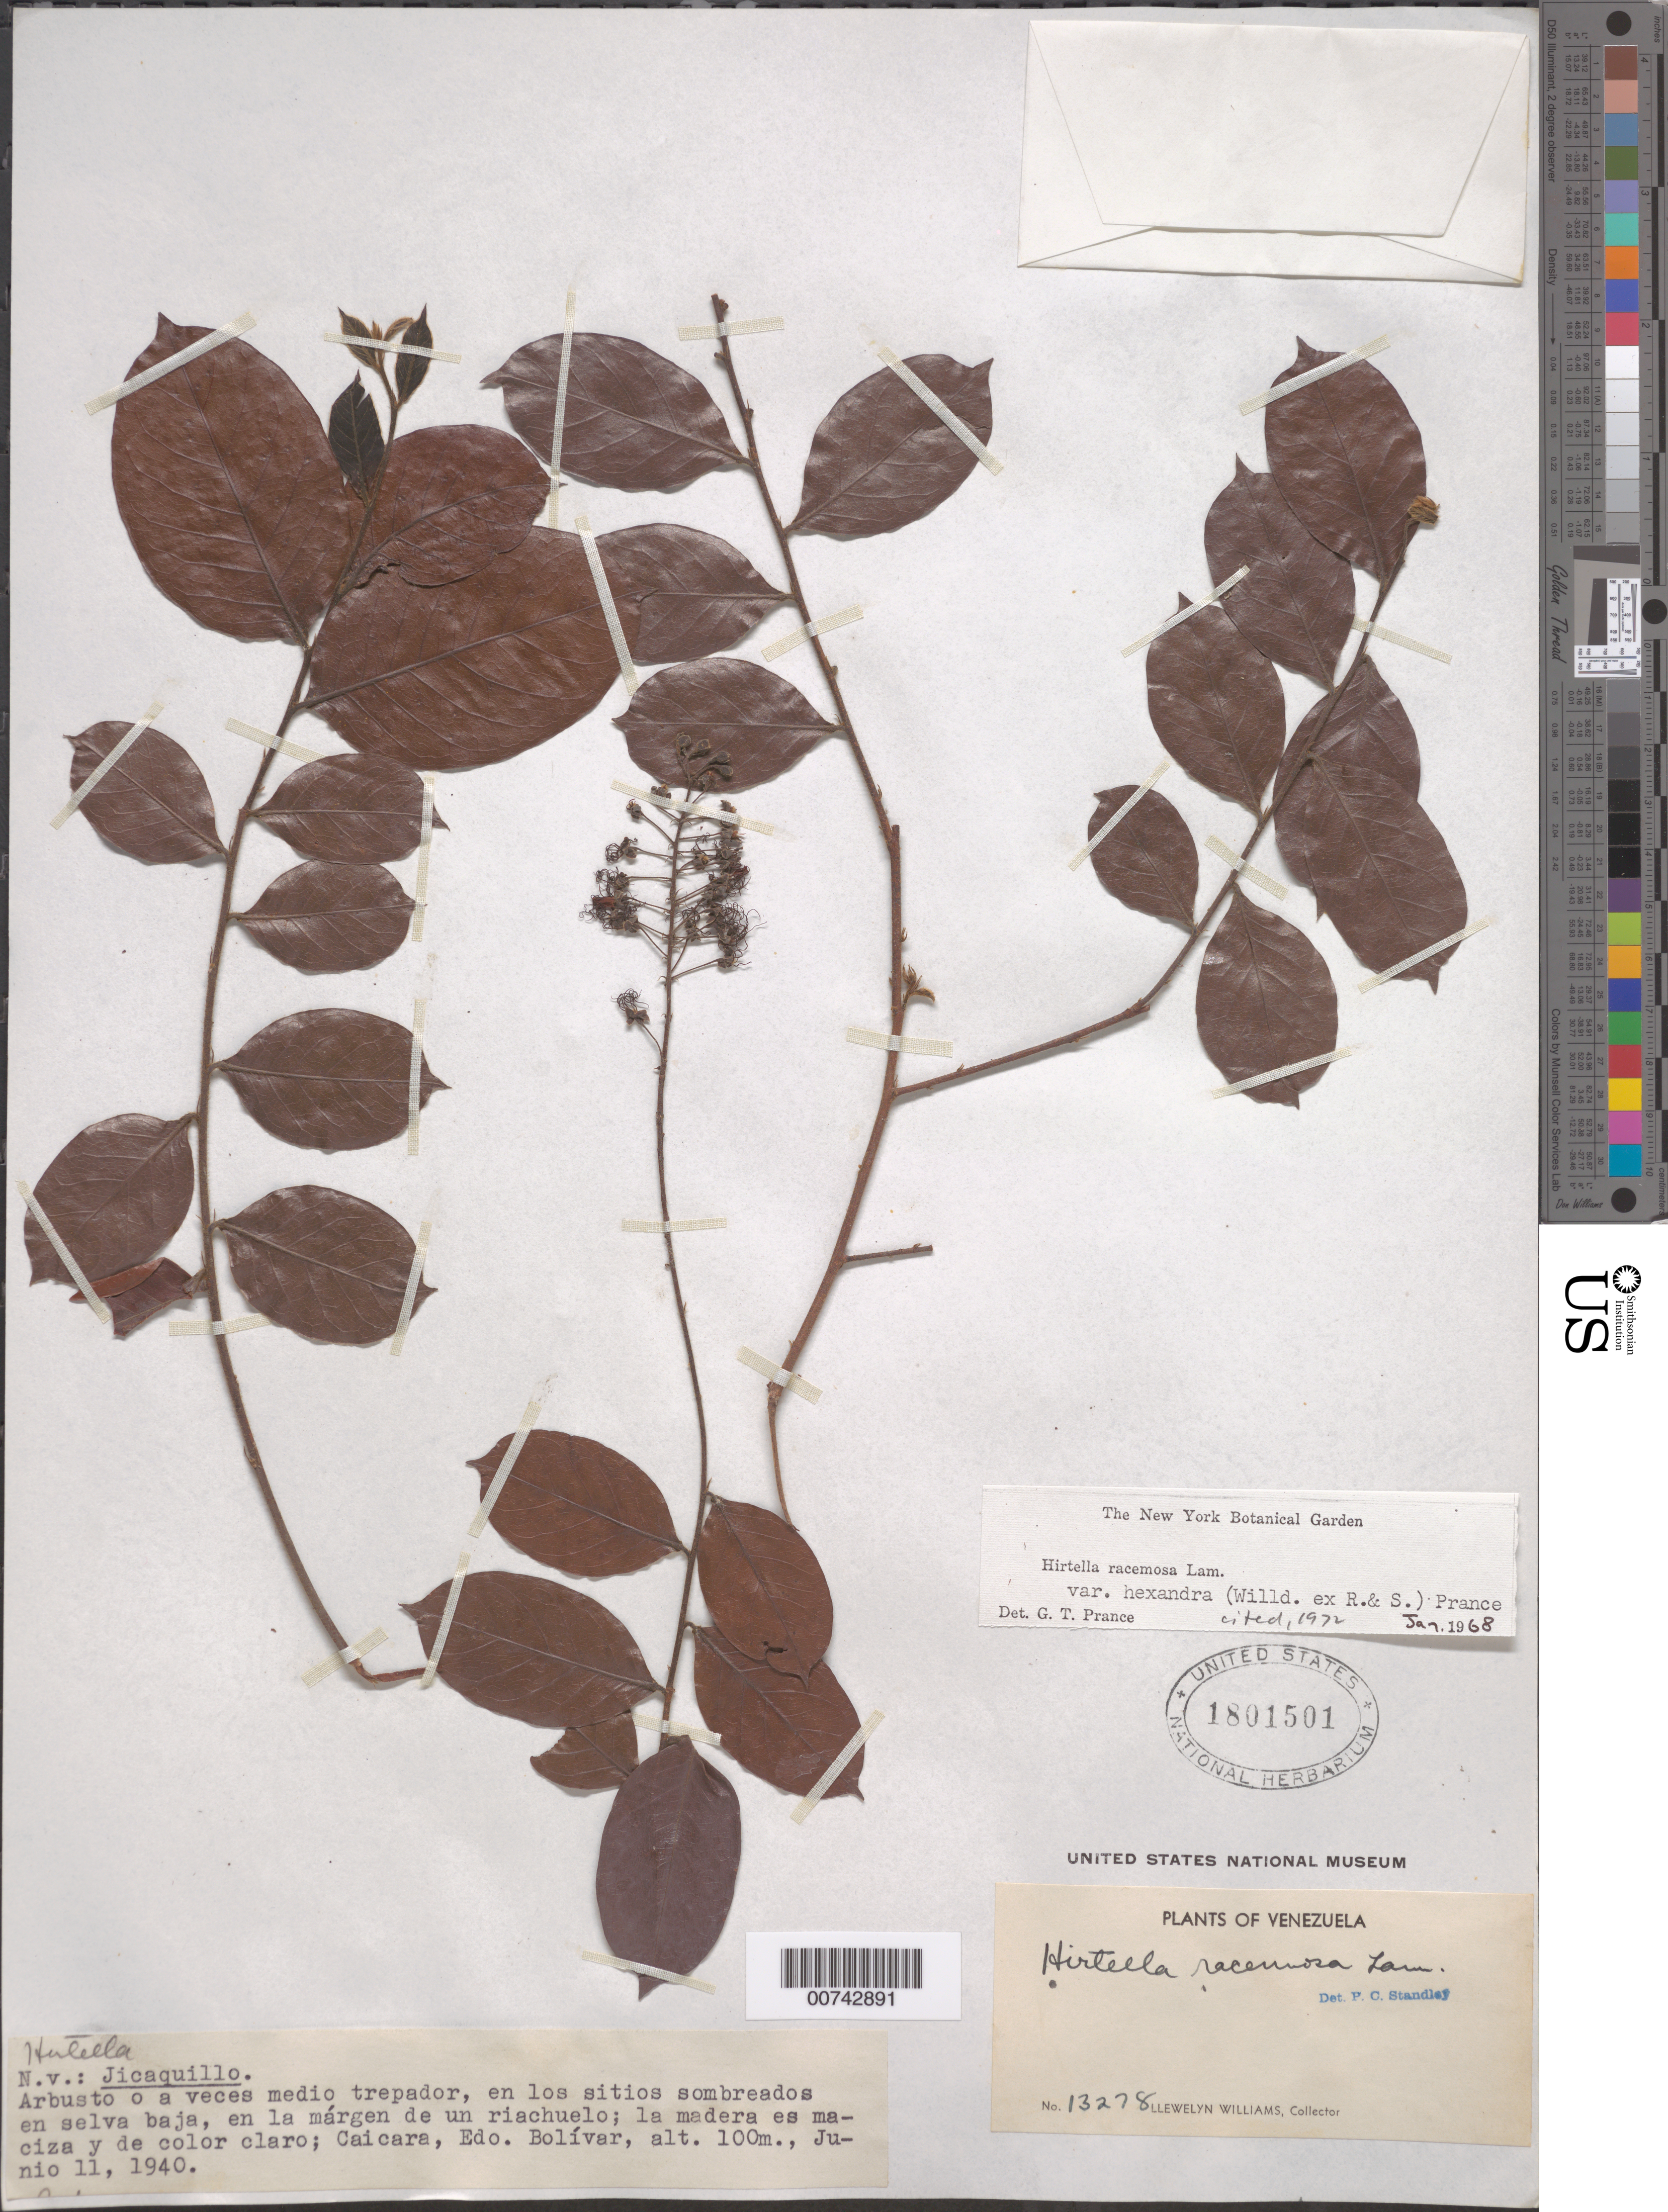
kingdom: Plantae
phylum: Tracheophyta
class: Magnoliopsida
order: Malpighiales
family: Chrysobalanaceae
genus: Hirtella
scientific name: Hirtella racemosa var. hexandra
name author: (Willd. ex Roem. & Schult.) Prance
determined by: Prance, G. T.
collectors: Ll. Williams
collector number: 13278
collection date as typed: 11-Jun-40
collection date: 1940-06-11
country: Venezuela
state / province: Bolívar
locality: Caicara, Medio Orinoco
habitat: Sitios sombreados en las formaciones bajas, en la margen de un riachuelo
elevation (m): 100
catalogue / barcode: US 1801501